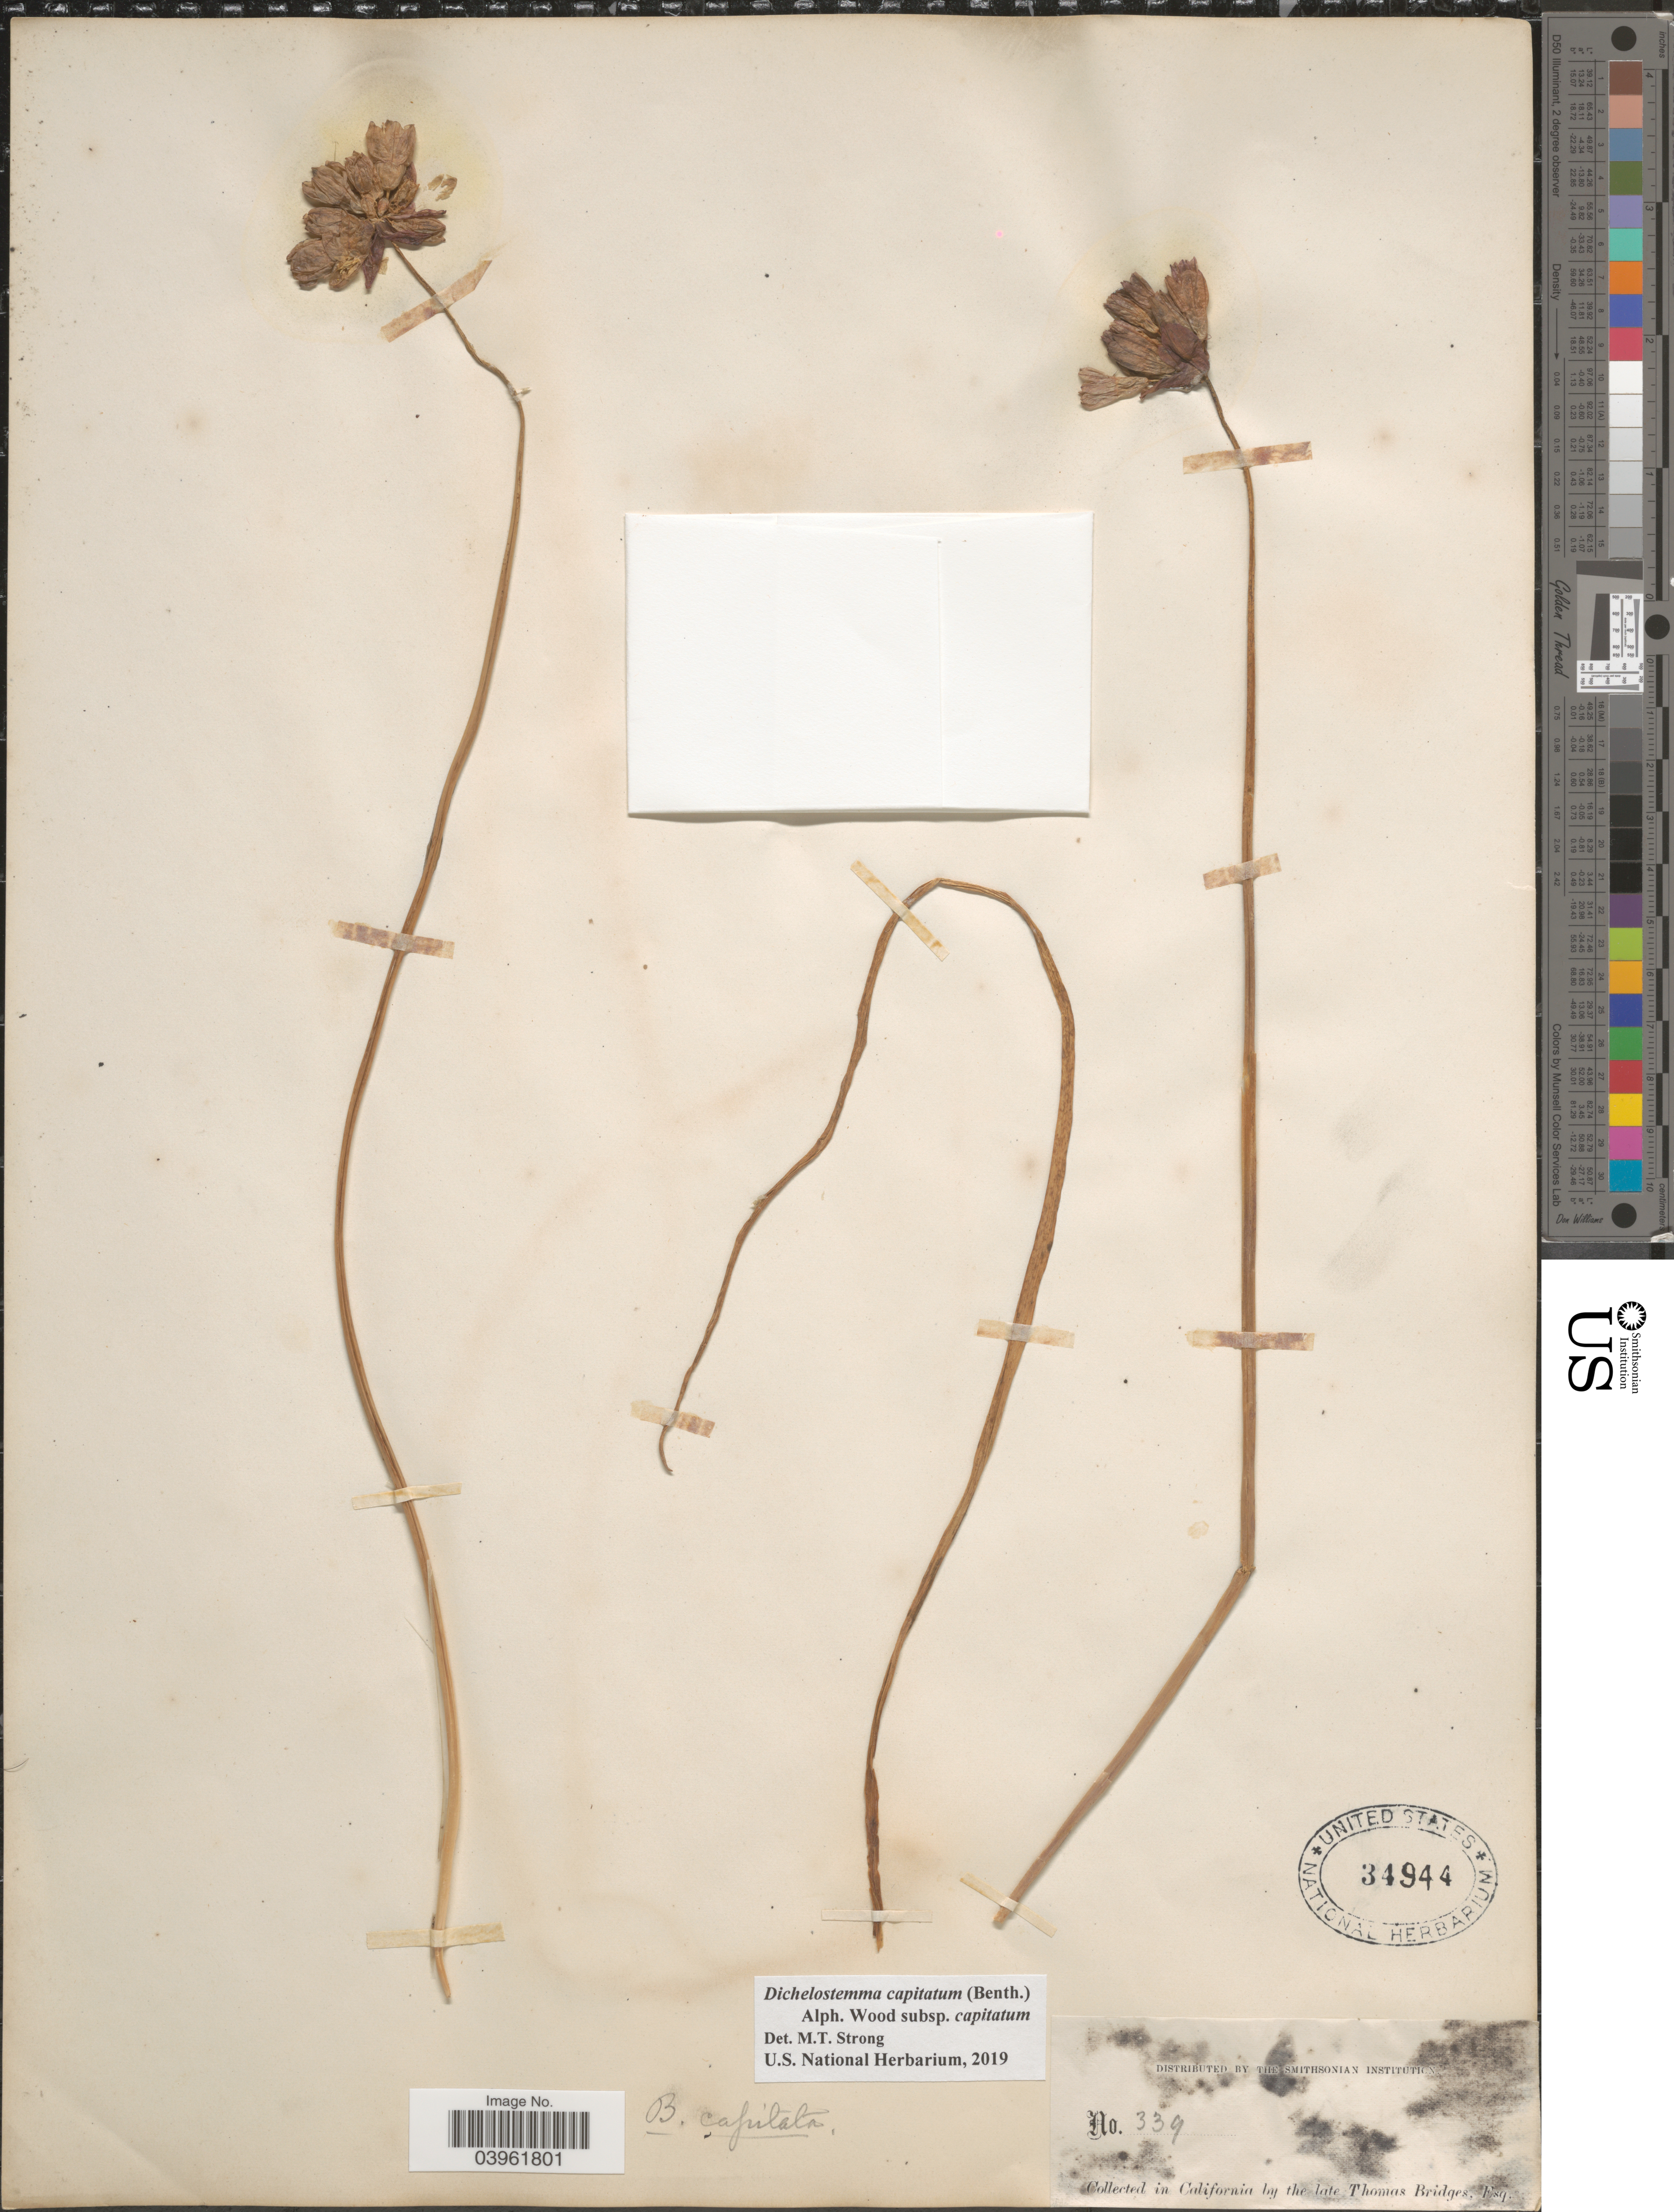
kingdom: Plantae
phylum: Tracheophyta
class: Liliopsida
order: Asparagales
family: Asparagaceae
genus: Dichelostemma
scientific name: Dichelostemma capitatum subsp. capitatum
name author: (Benth.) Alph. Wood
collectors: T. Bridges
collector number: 339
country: United States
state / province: California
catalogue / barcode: US 34944